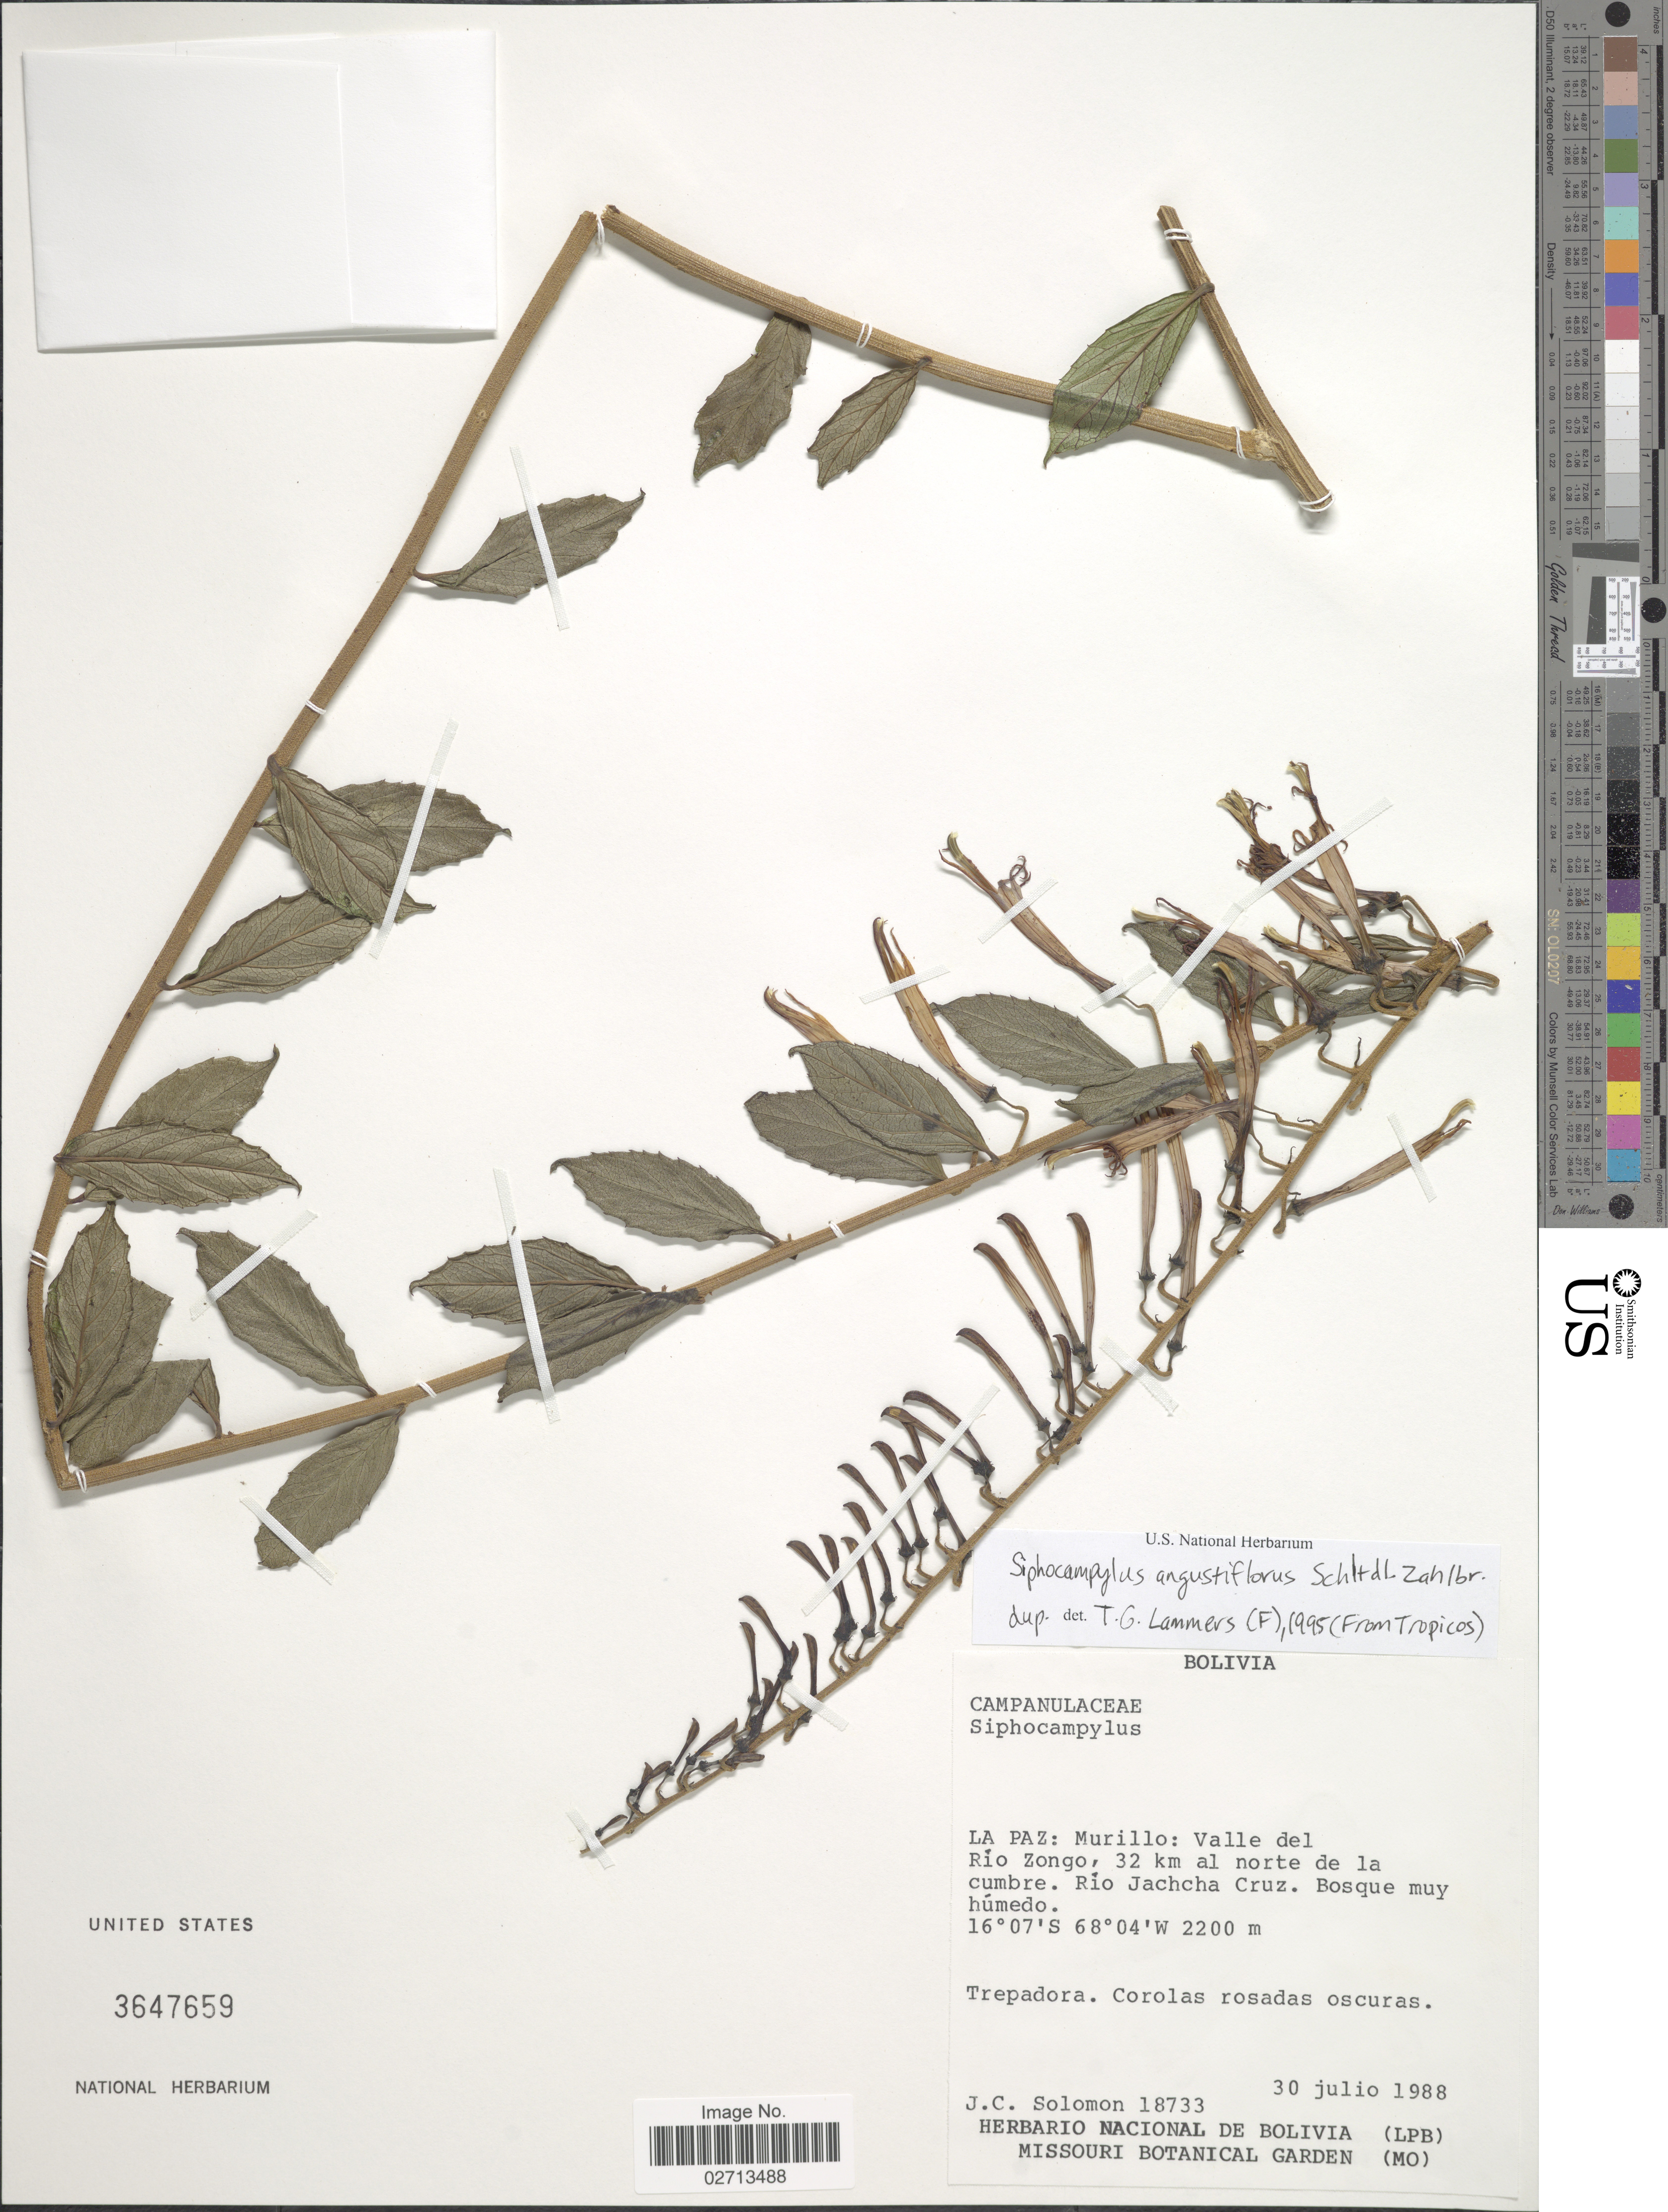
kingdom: Plantae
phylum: Tracheophyta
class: Magnoliopsida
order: Asterales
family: Campanulaceae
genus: Siphocampylus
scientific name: Siphocampylus angustiflorus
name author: Schltdl. ex Zahlbr.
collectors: J. C. Solomon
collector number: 18733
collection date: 1988-07-30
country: Bolivia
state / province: La Paz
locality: Murillo: Valle del Rio Zongo, 32 km al norted de la cumbre, Rio Jachcha Cruz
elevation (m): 2200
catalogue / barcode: US 3647659